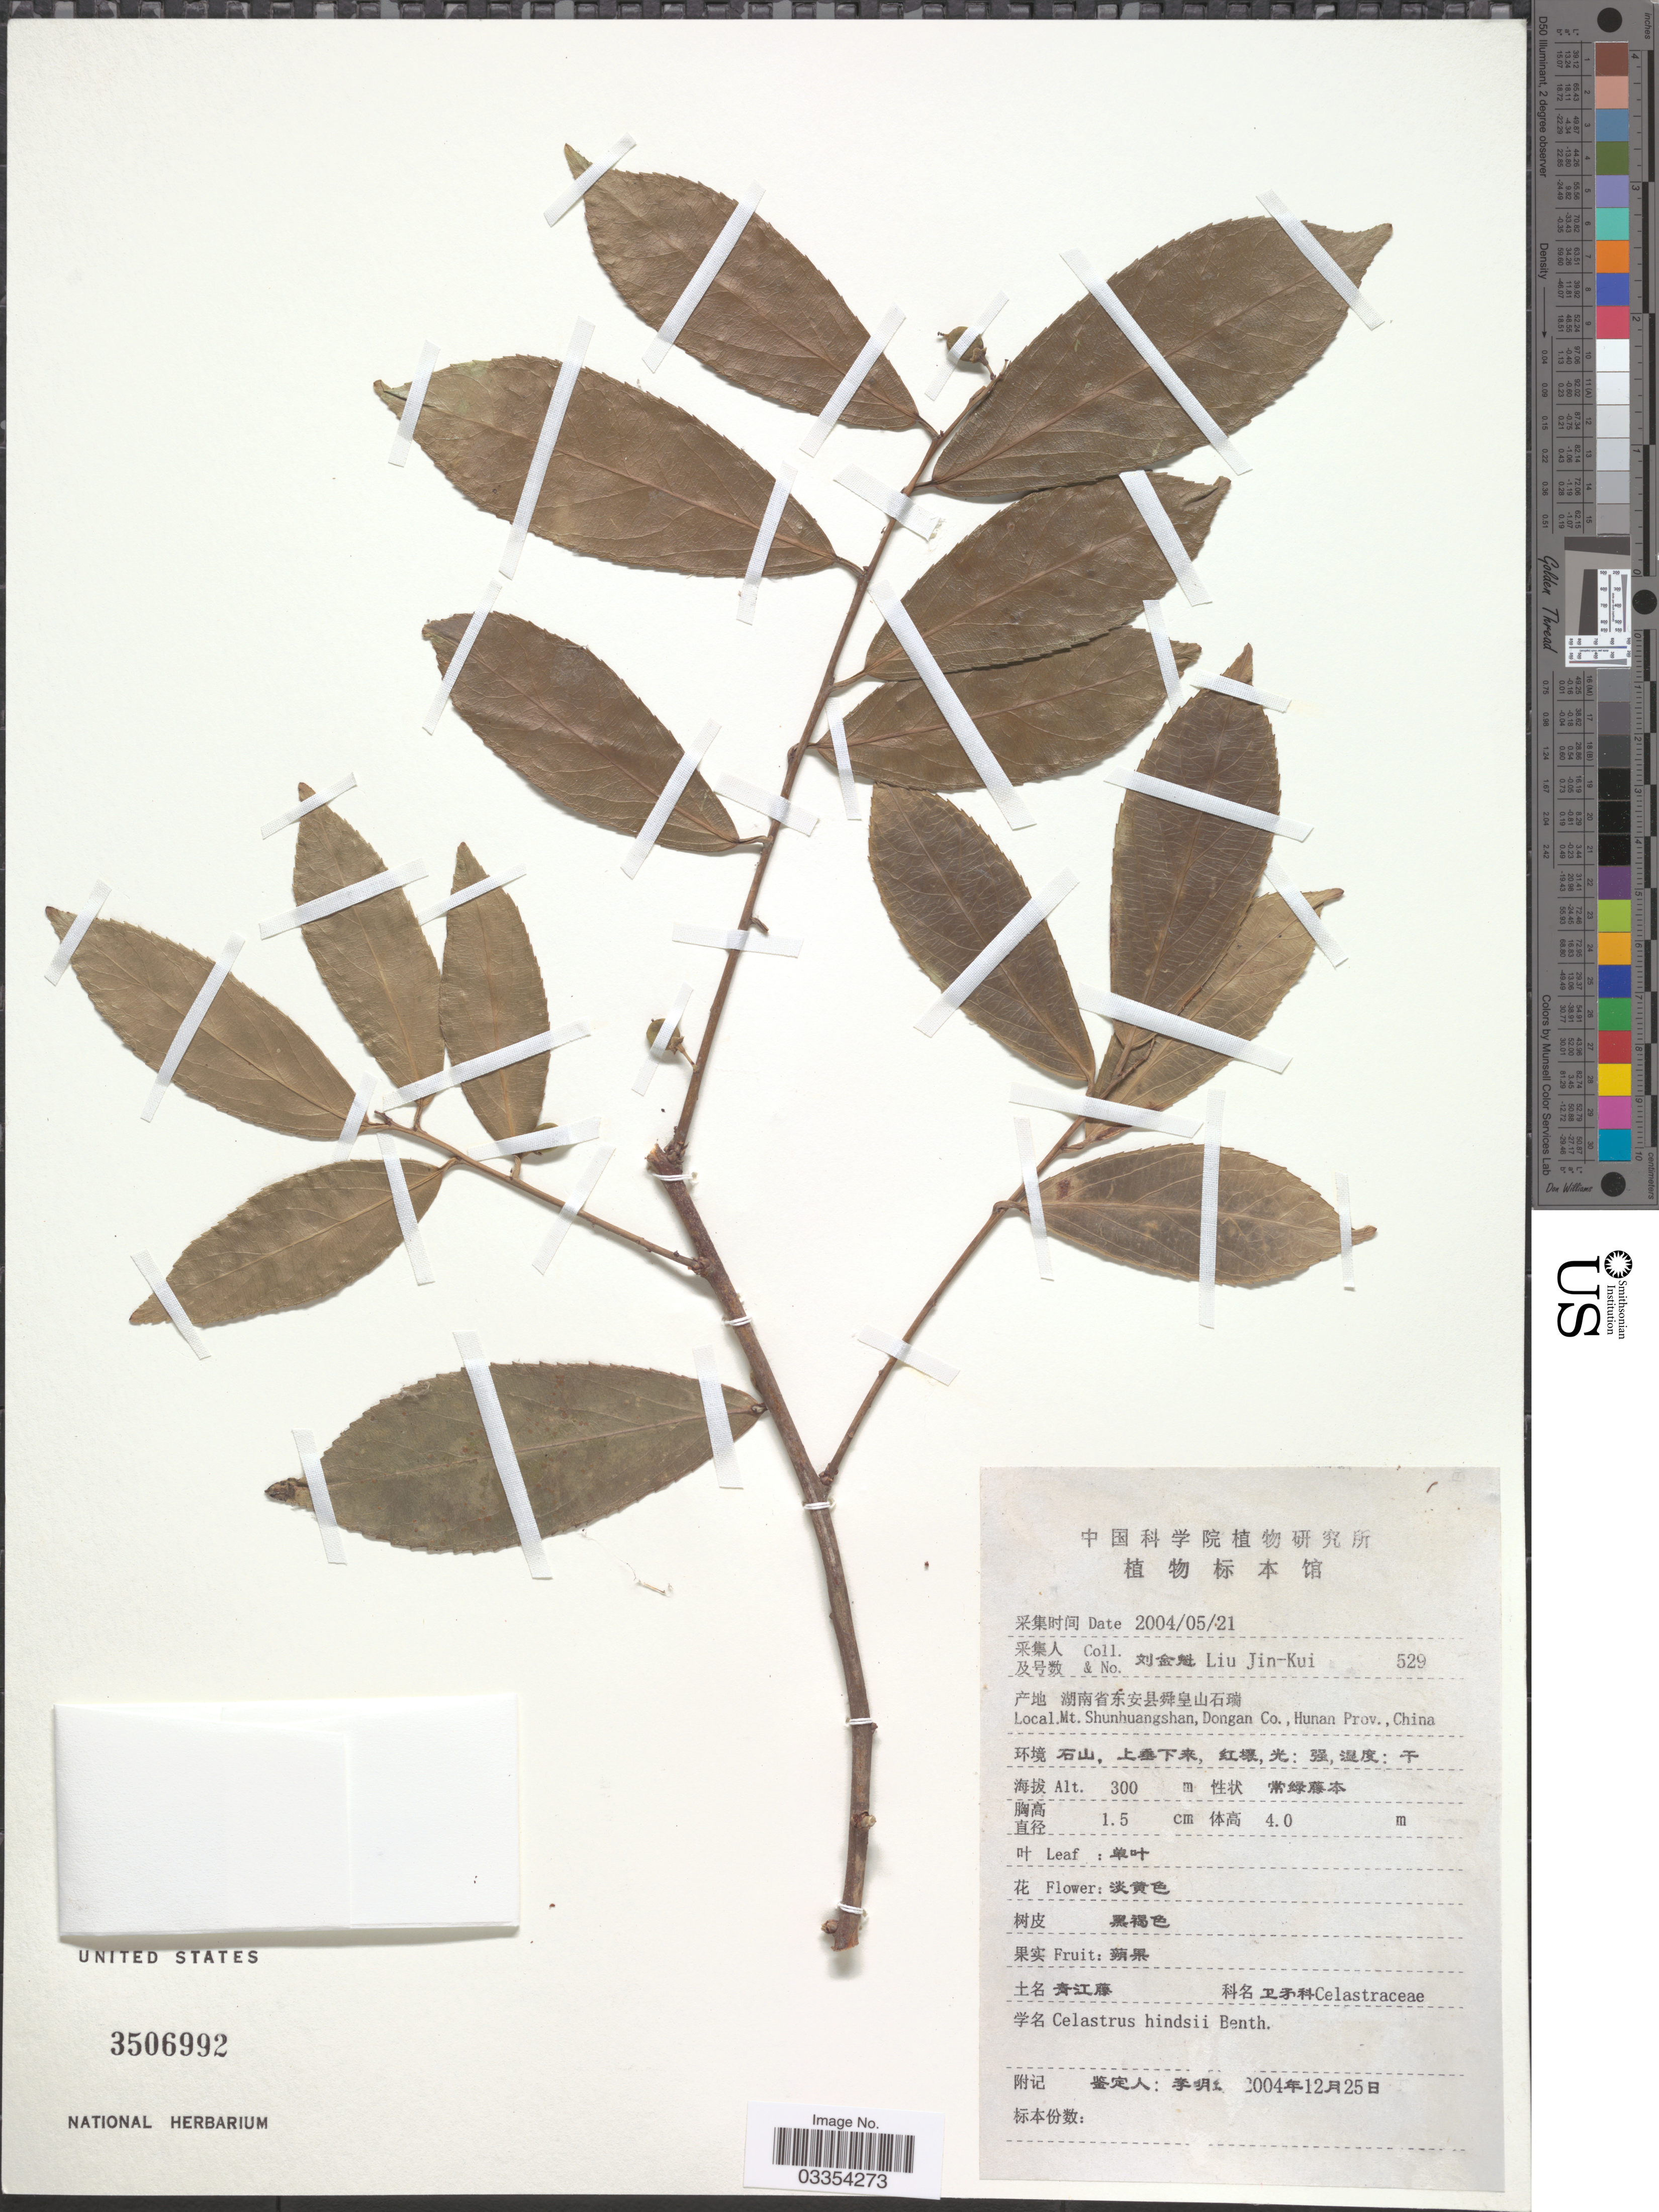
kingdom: Plantae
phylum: Tracheophyta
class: Magnoliopsida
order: Celastrales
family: Celastraceae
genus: Celastrus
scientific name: Celastrus hindsii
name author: Benth.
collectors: Liu Jin-Kui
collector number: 529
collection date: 2004-05-21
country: China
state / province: Hunan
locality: Mt. Shunhuangshan, Dongan Co.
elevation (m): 300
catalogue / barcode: US 3506992